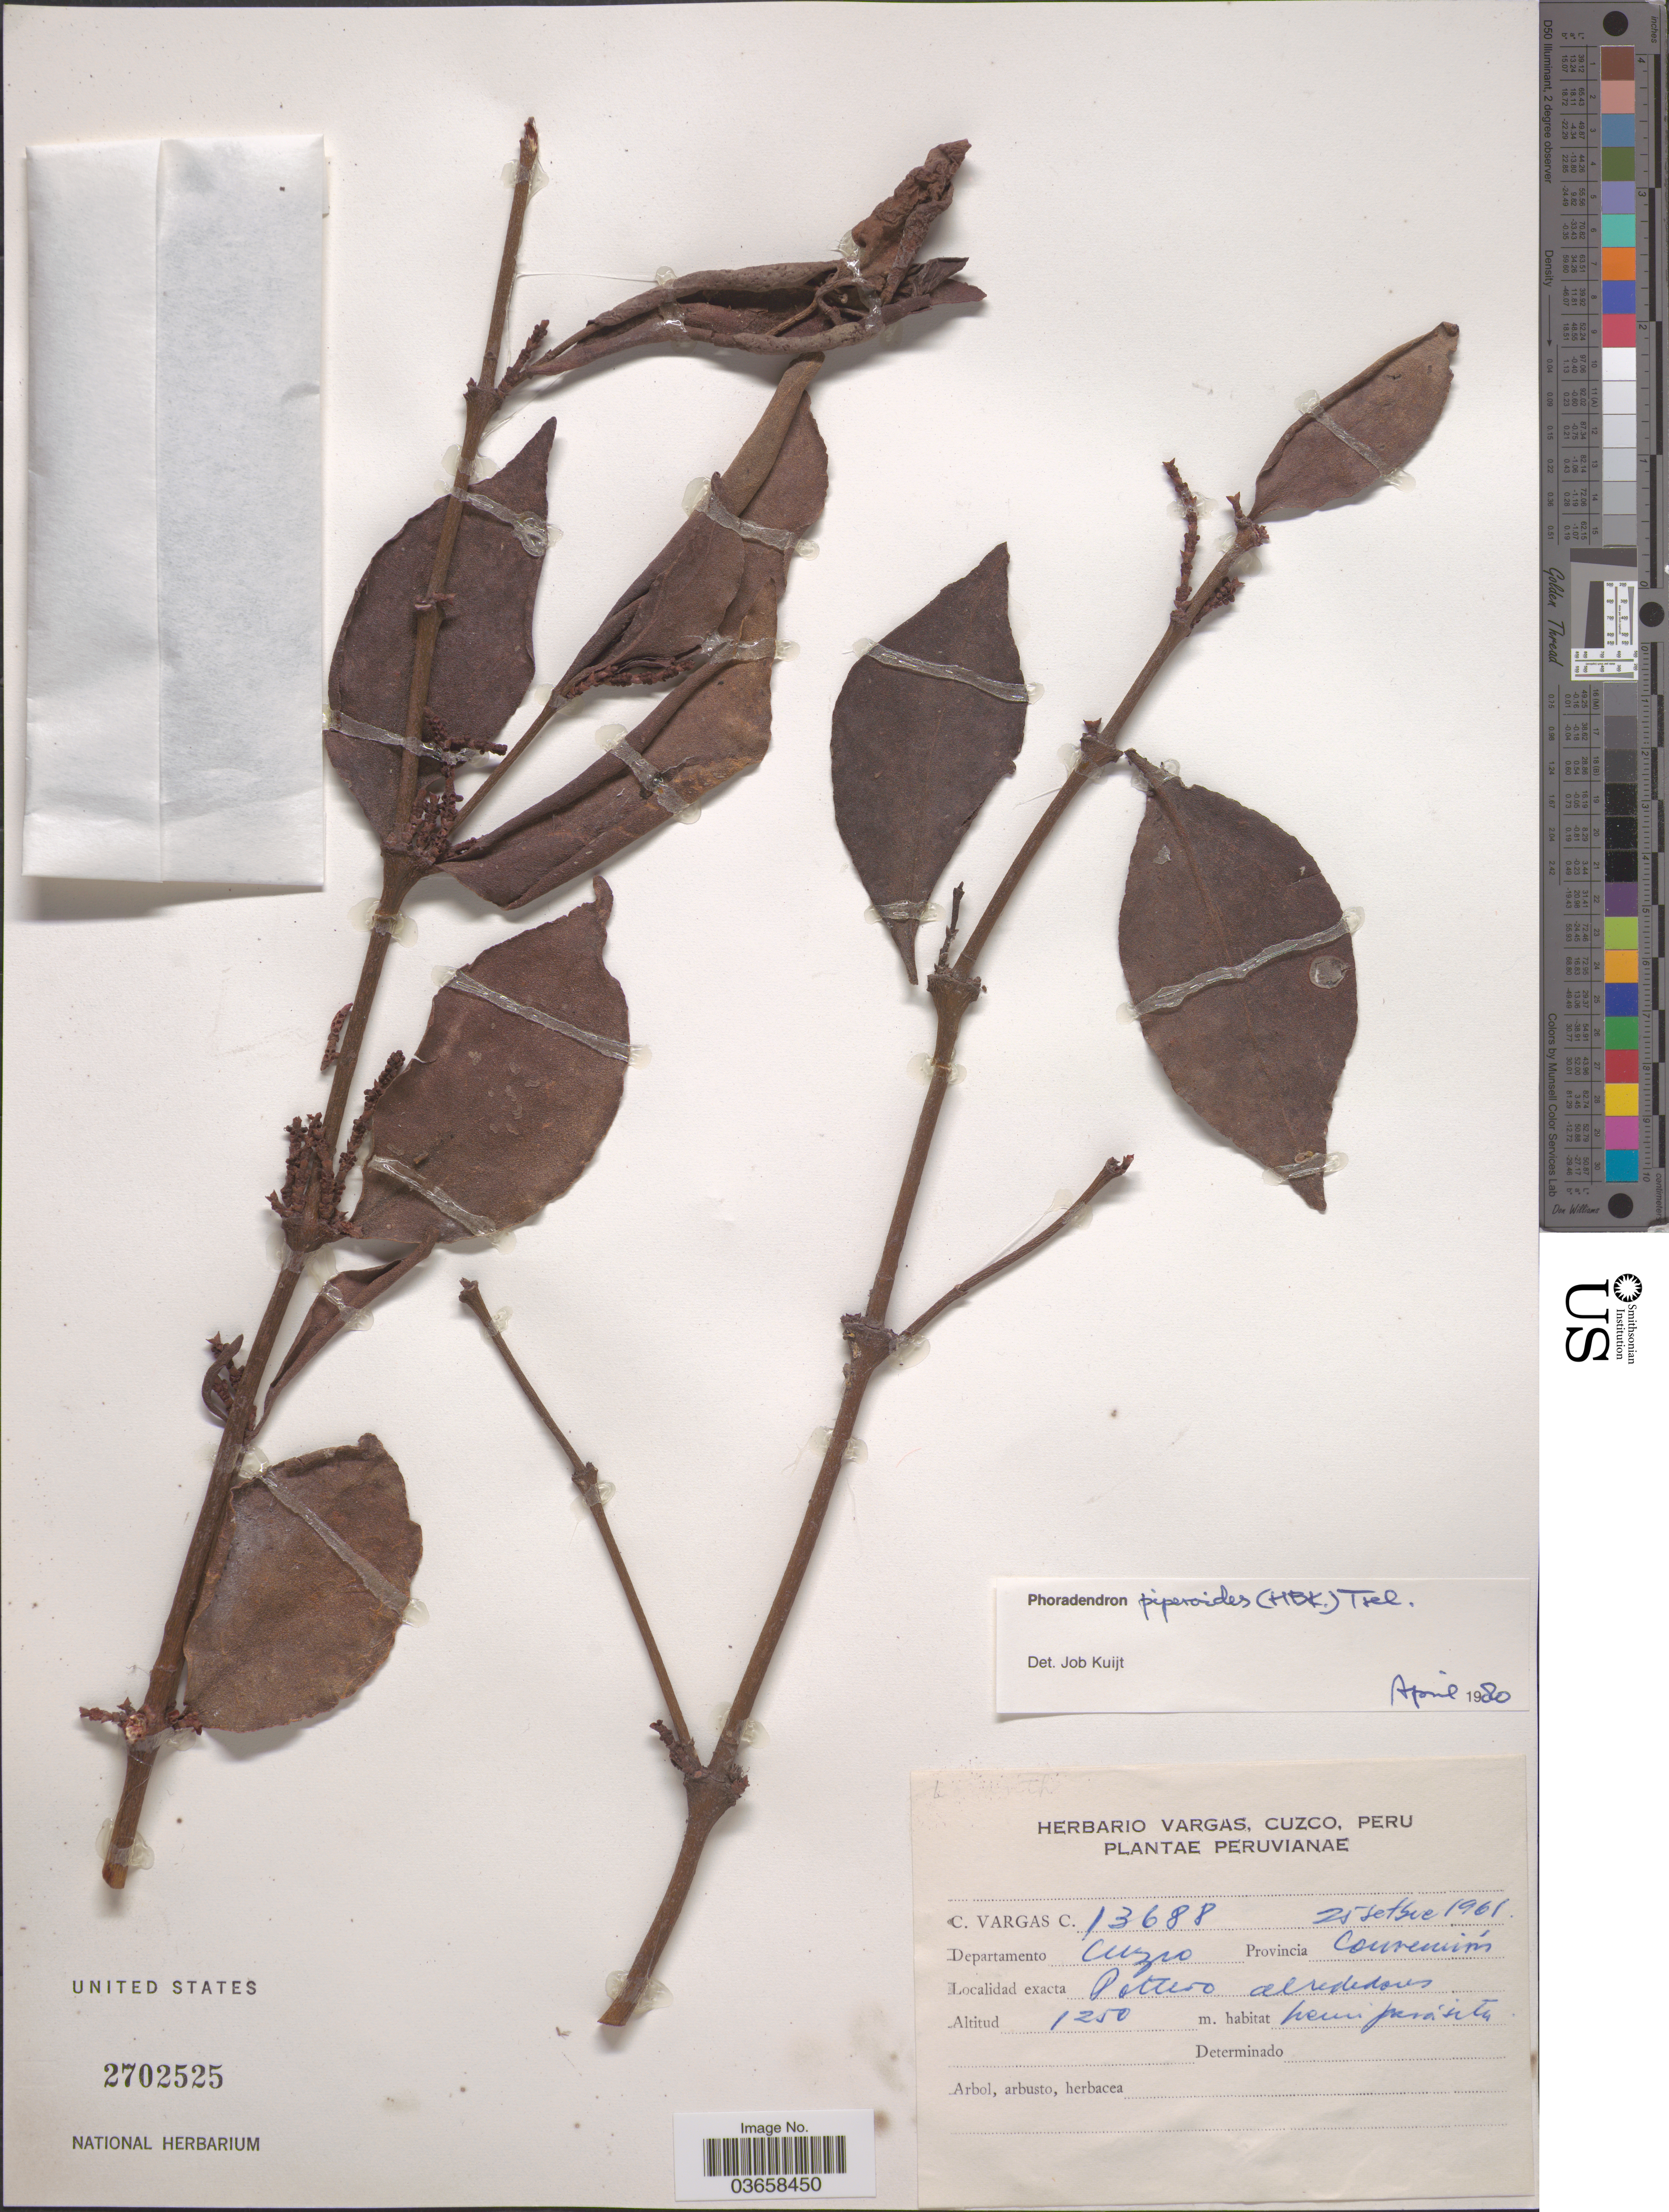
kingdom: Plantae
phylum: Tracheophyta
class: Magnoliopsida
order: Santalales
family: Viscaceae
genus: Phoradendron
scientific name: Phoradendron piperoides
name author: (Kunth) Trel.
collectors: C. Vargas Calderón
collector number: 13688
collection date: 1961-09-25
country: Peru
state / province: Cusco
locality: Departamento Cuzco, Provincia Convención. Potrero alrededores.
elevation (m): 1250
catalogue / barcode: US 2702525